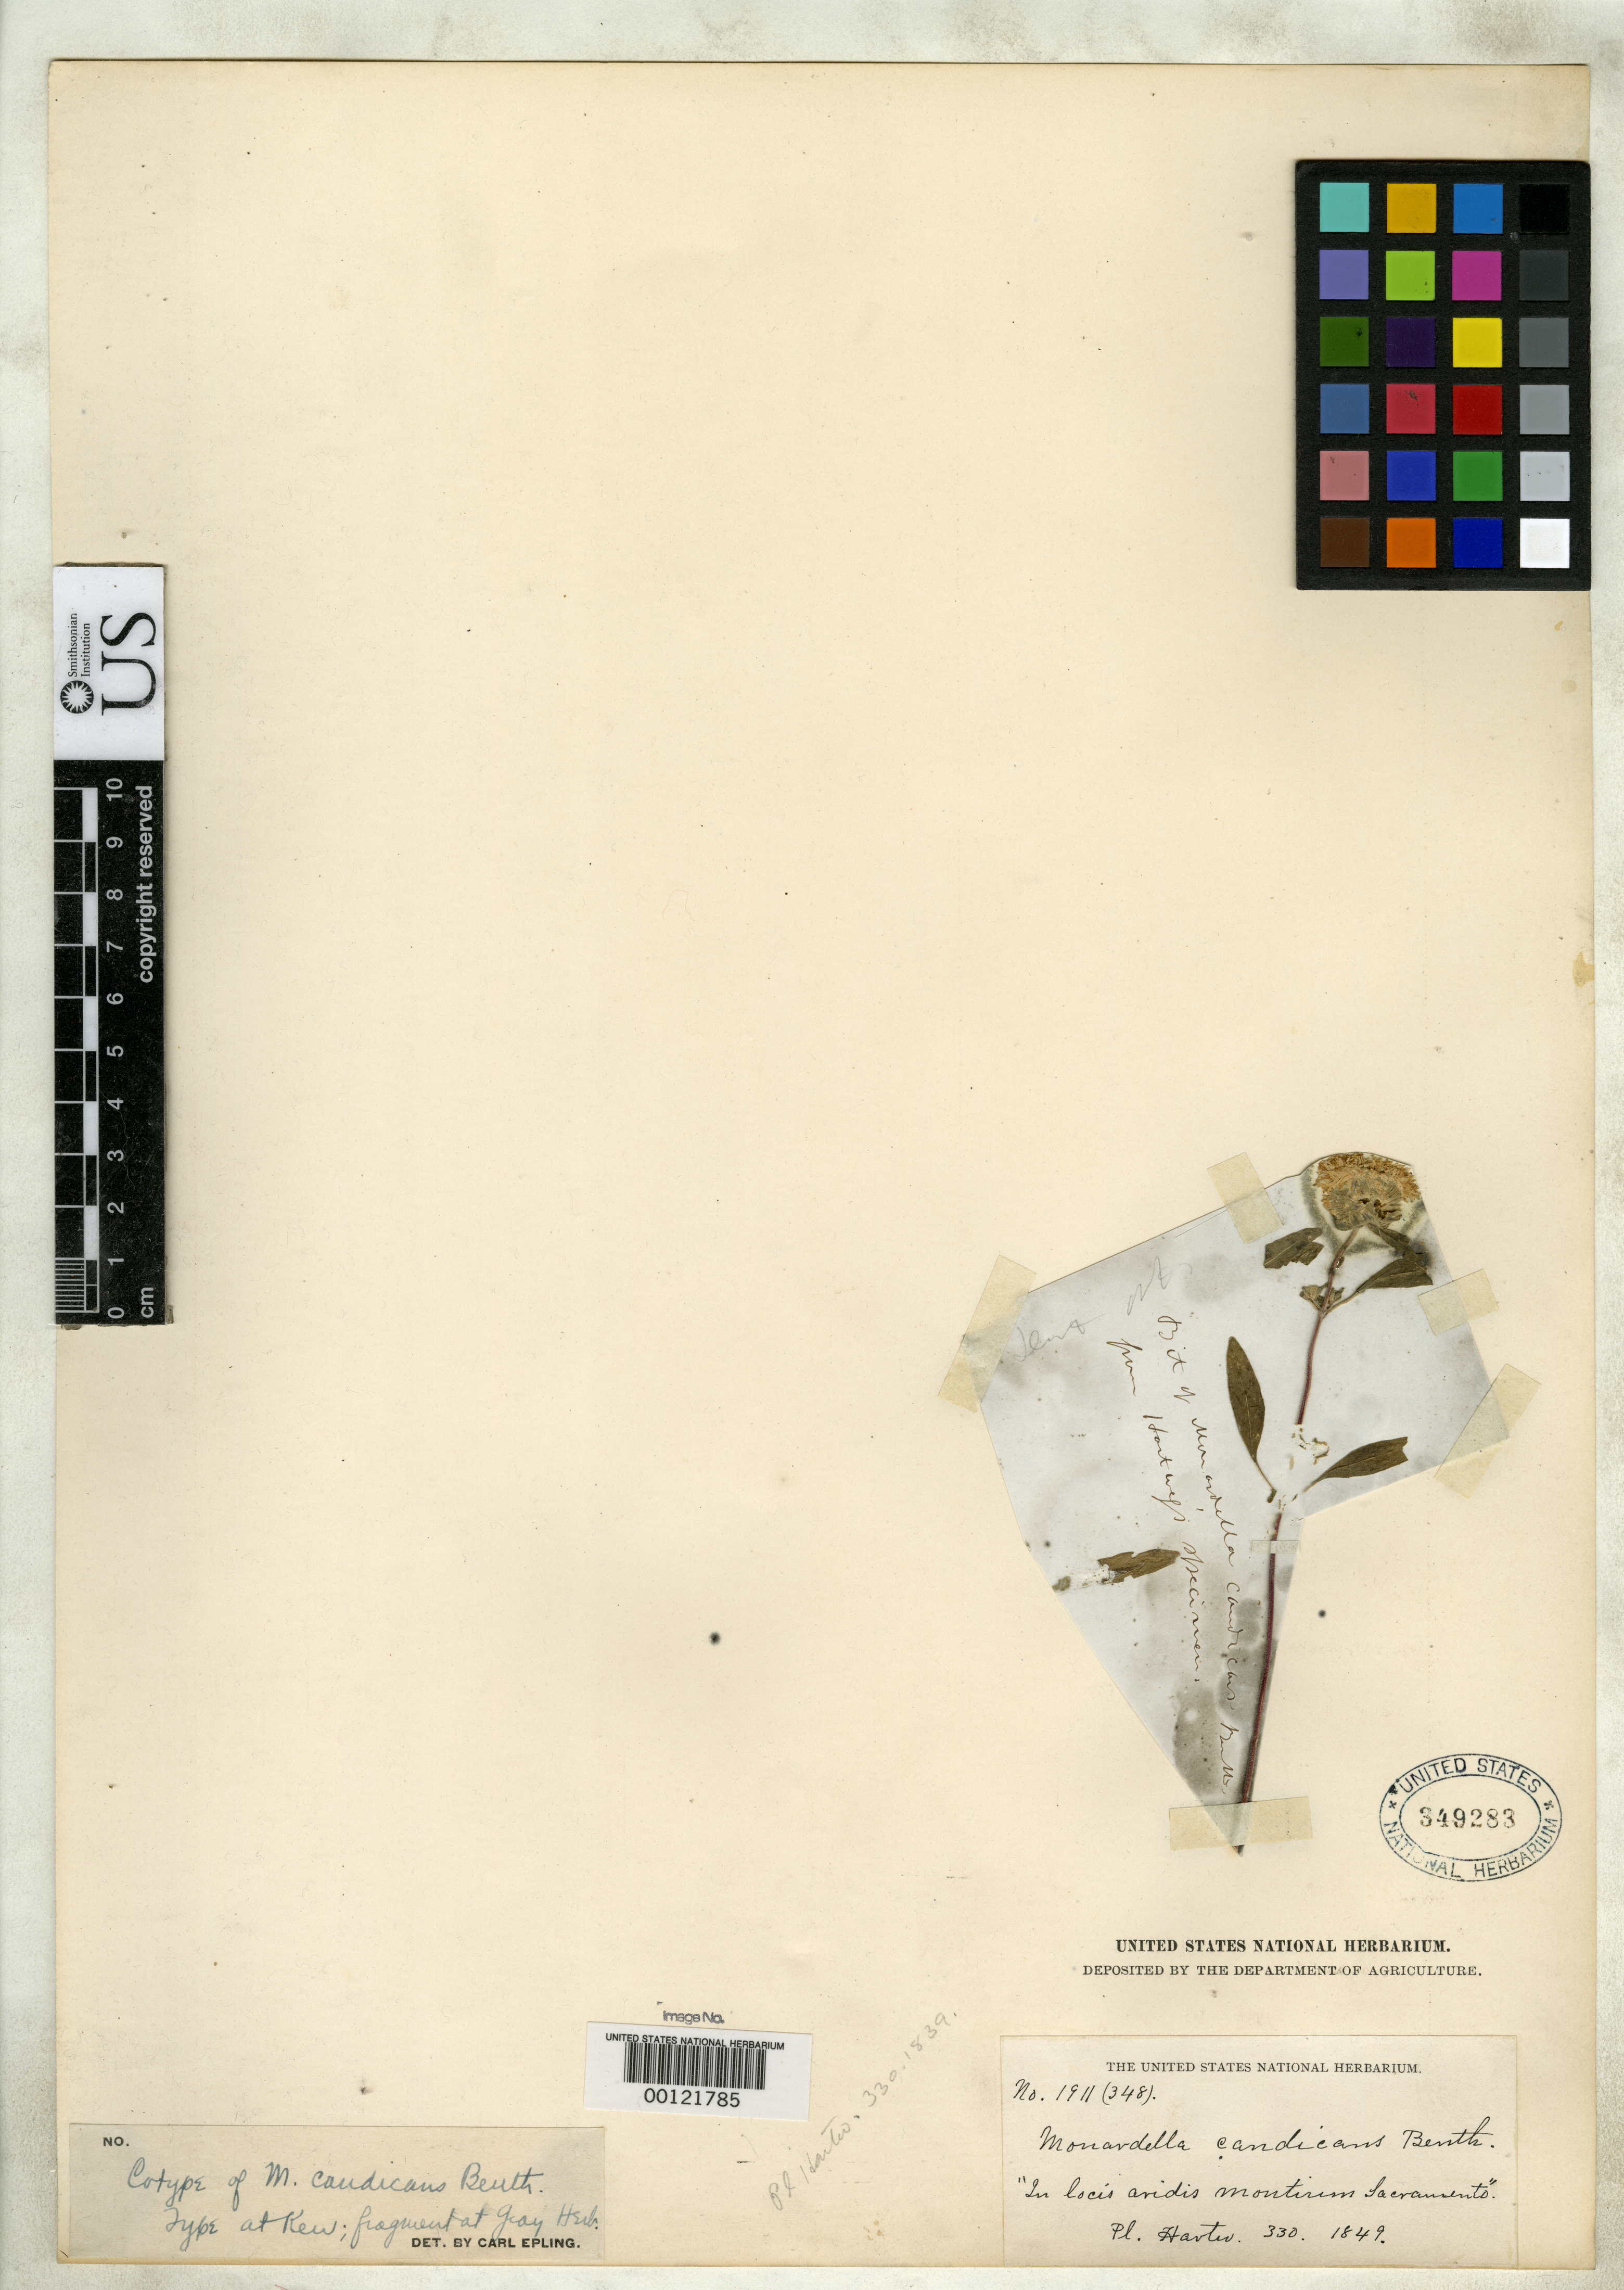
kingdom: Plantae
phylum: Tracheophyta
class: Magnoliopsida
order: Lamiales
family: Lamiaceae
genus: Monardella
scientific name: Monardella candicans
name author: Benth.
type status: Isotype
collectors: K. Hartweg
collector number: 1911(348)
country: United States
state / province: California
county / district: Sacramento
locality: In locis aridis montinum Sacramento.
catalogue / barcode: US 349283